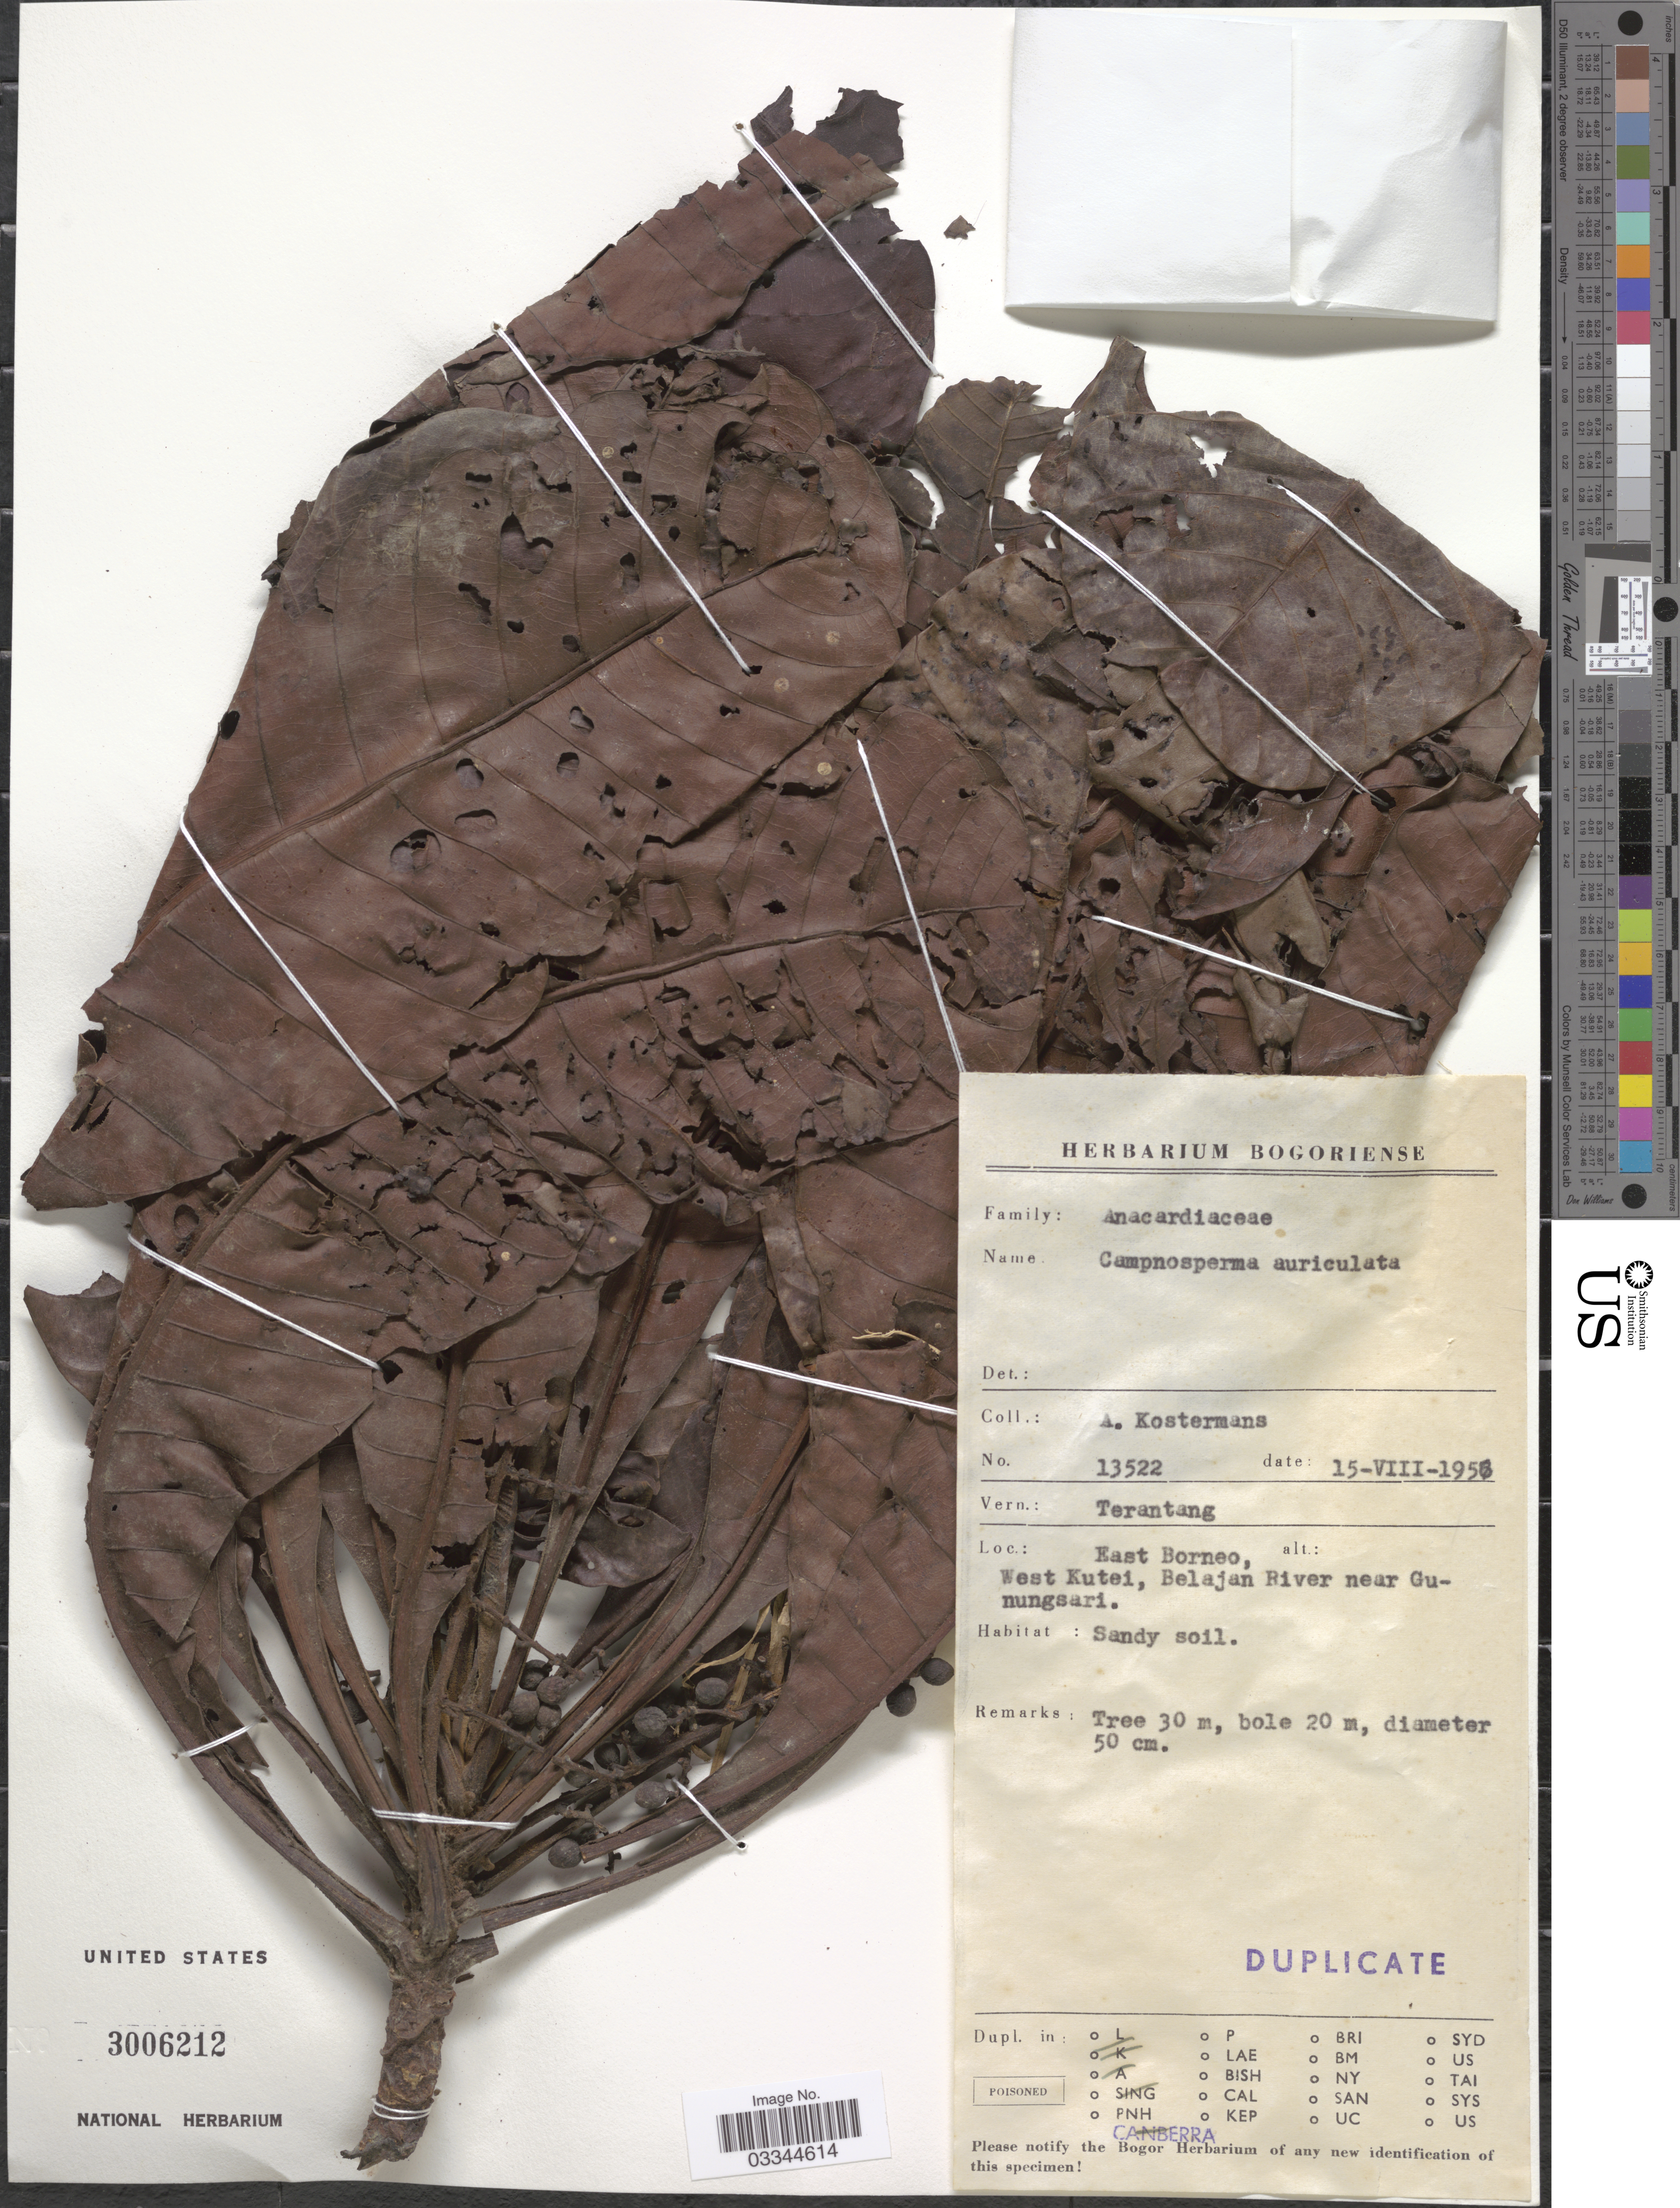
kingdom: Plantae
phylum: Tracheophyta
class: Magnoliopsida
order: Sapindales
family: Anacardiaceae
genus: Campnosperma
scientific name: Campnosperma auriculatum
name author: (Blume) Hook. f.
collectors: A. J. G. Kostermans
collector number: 13522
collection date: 1957-08-15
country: Indonesia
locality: East Borneo, West Kutei, Belajan River near Gunungsari.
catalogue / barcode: US 3006212